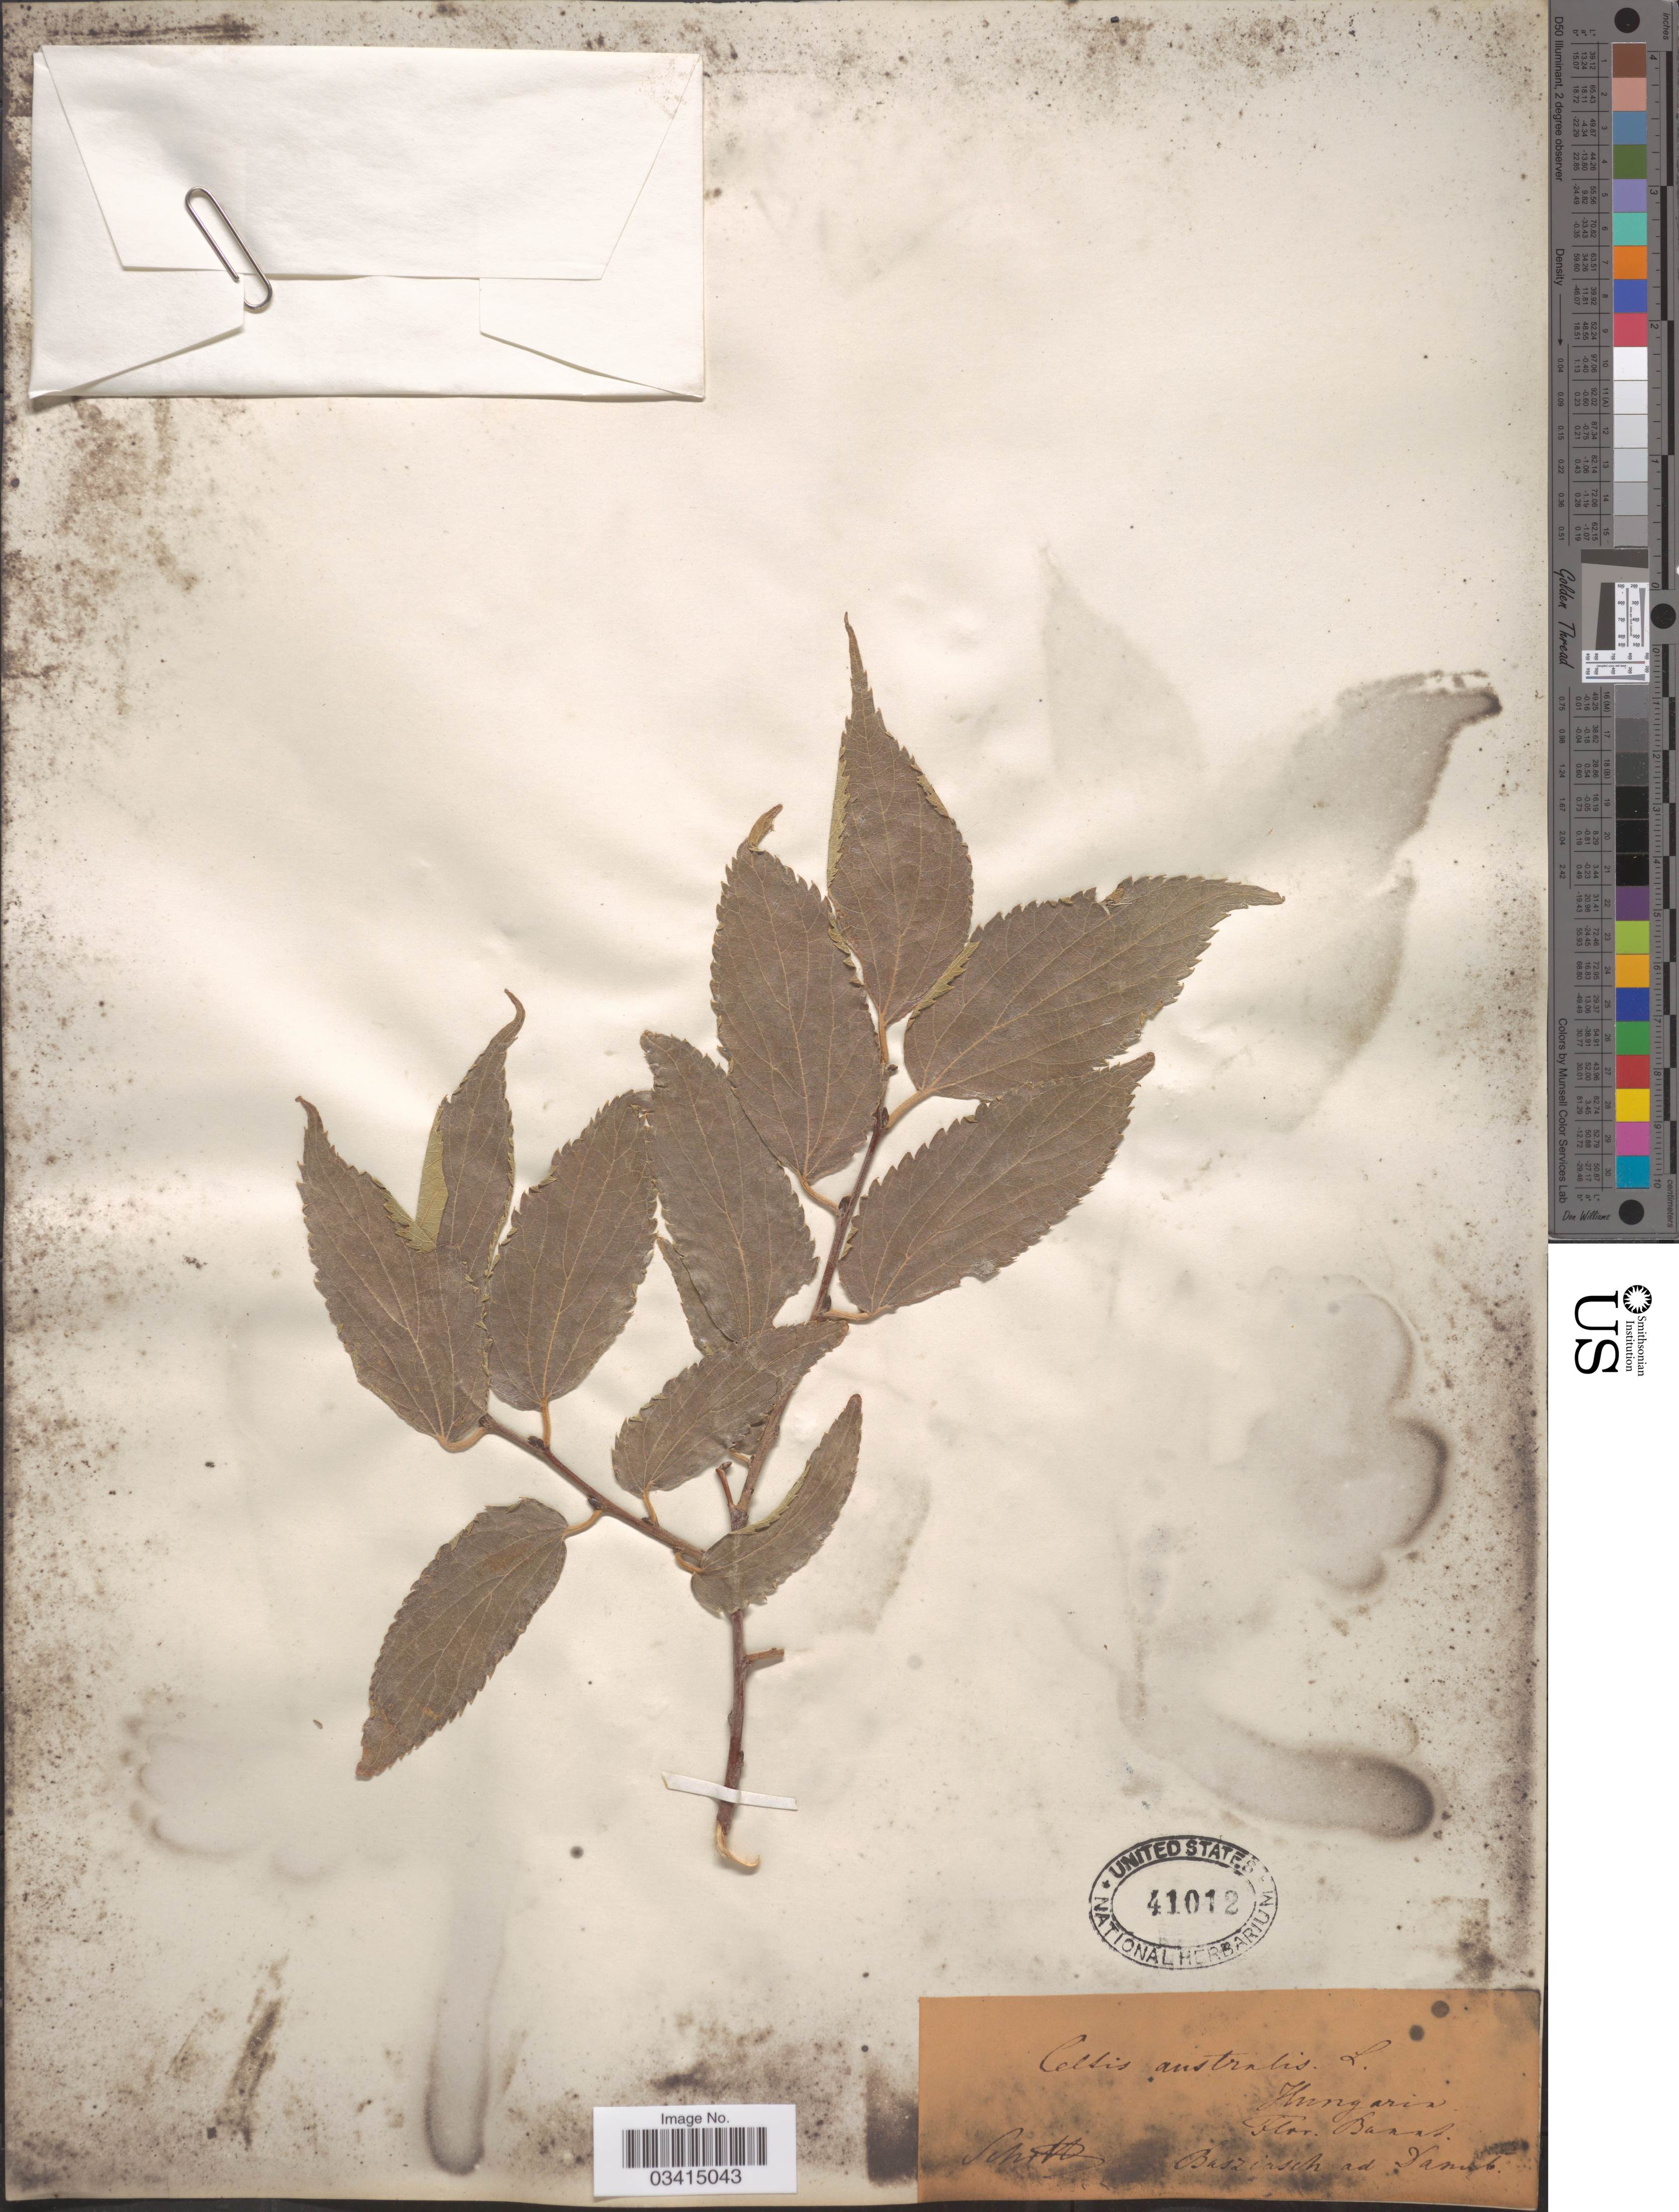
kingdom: Plantae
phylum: Tracheophyta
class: Magnoliopsida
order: Rosales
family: Cannabaceae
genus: Celtis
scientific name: Celtis australis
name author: L.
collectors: Schuette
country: Hungary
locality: Hungaria. Flor. Banat. Basziasch ad Danub.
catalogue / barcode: US 41012